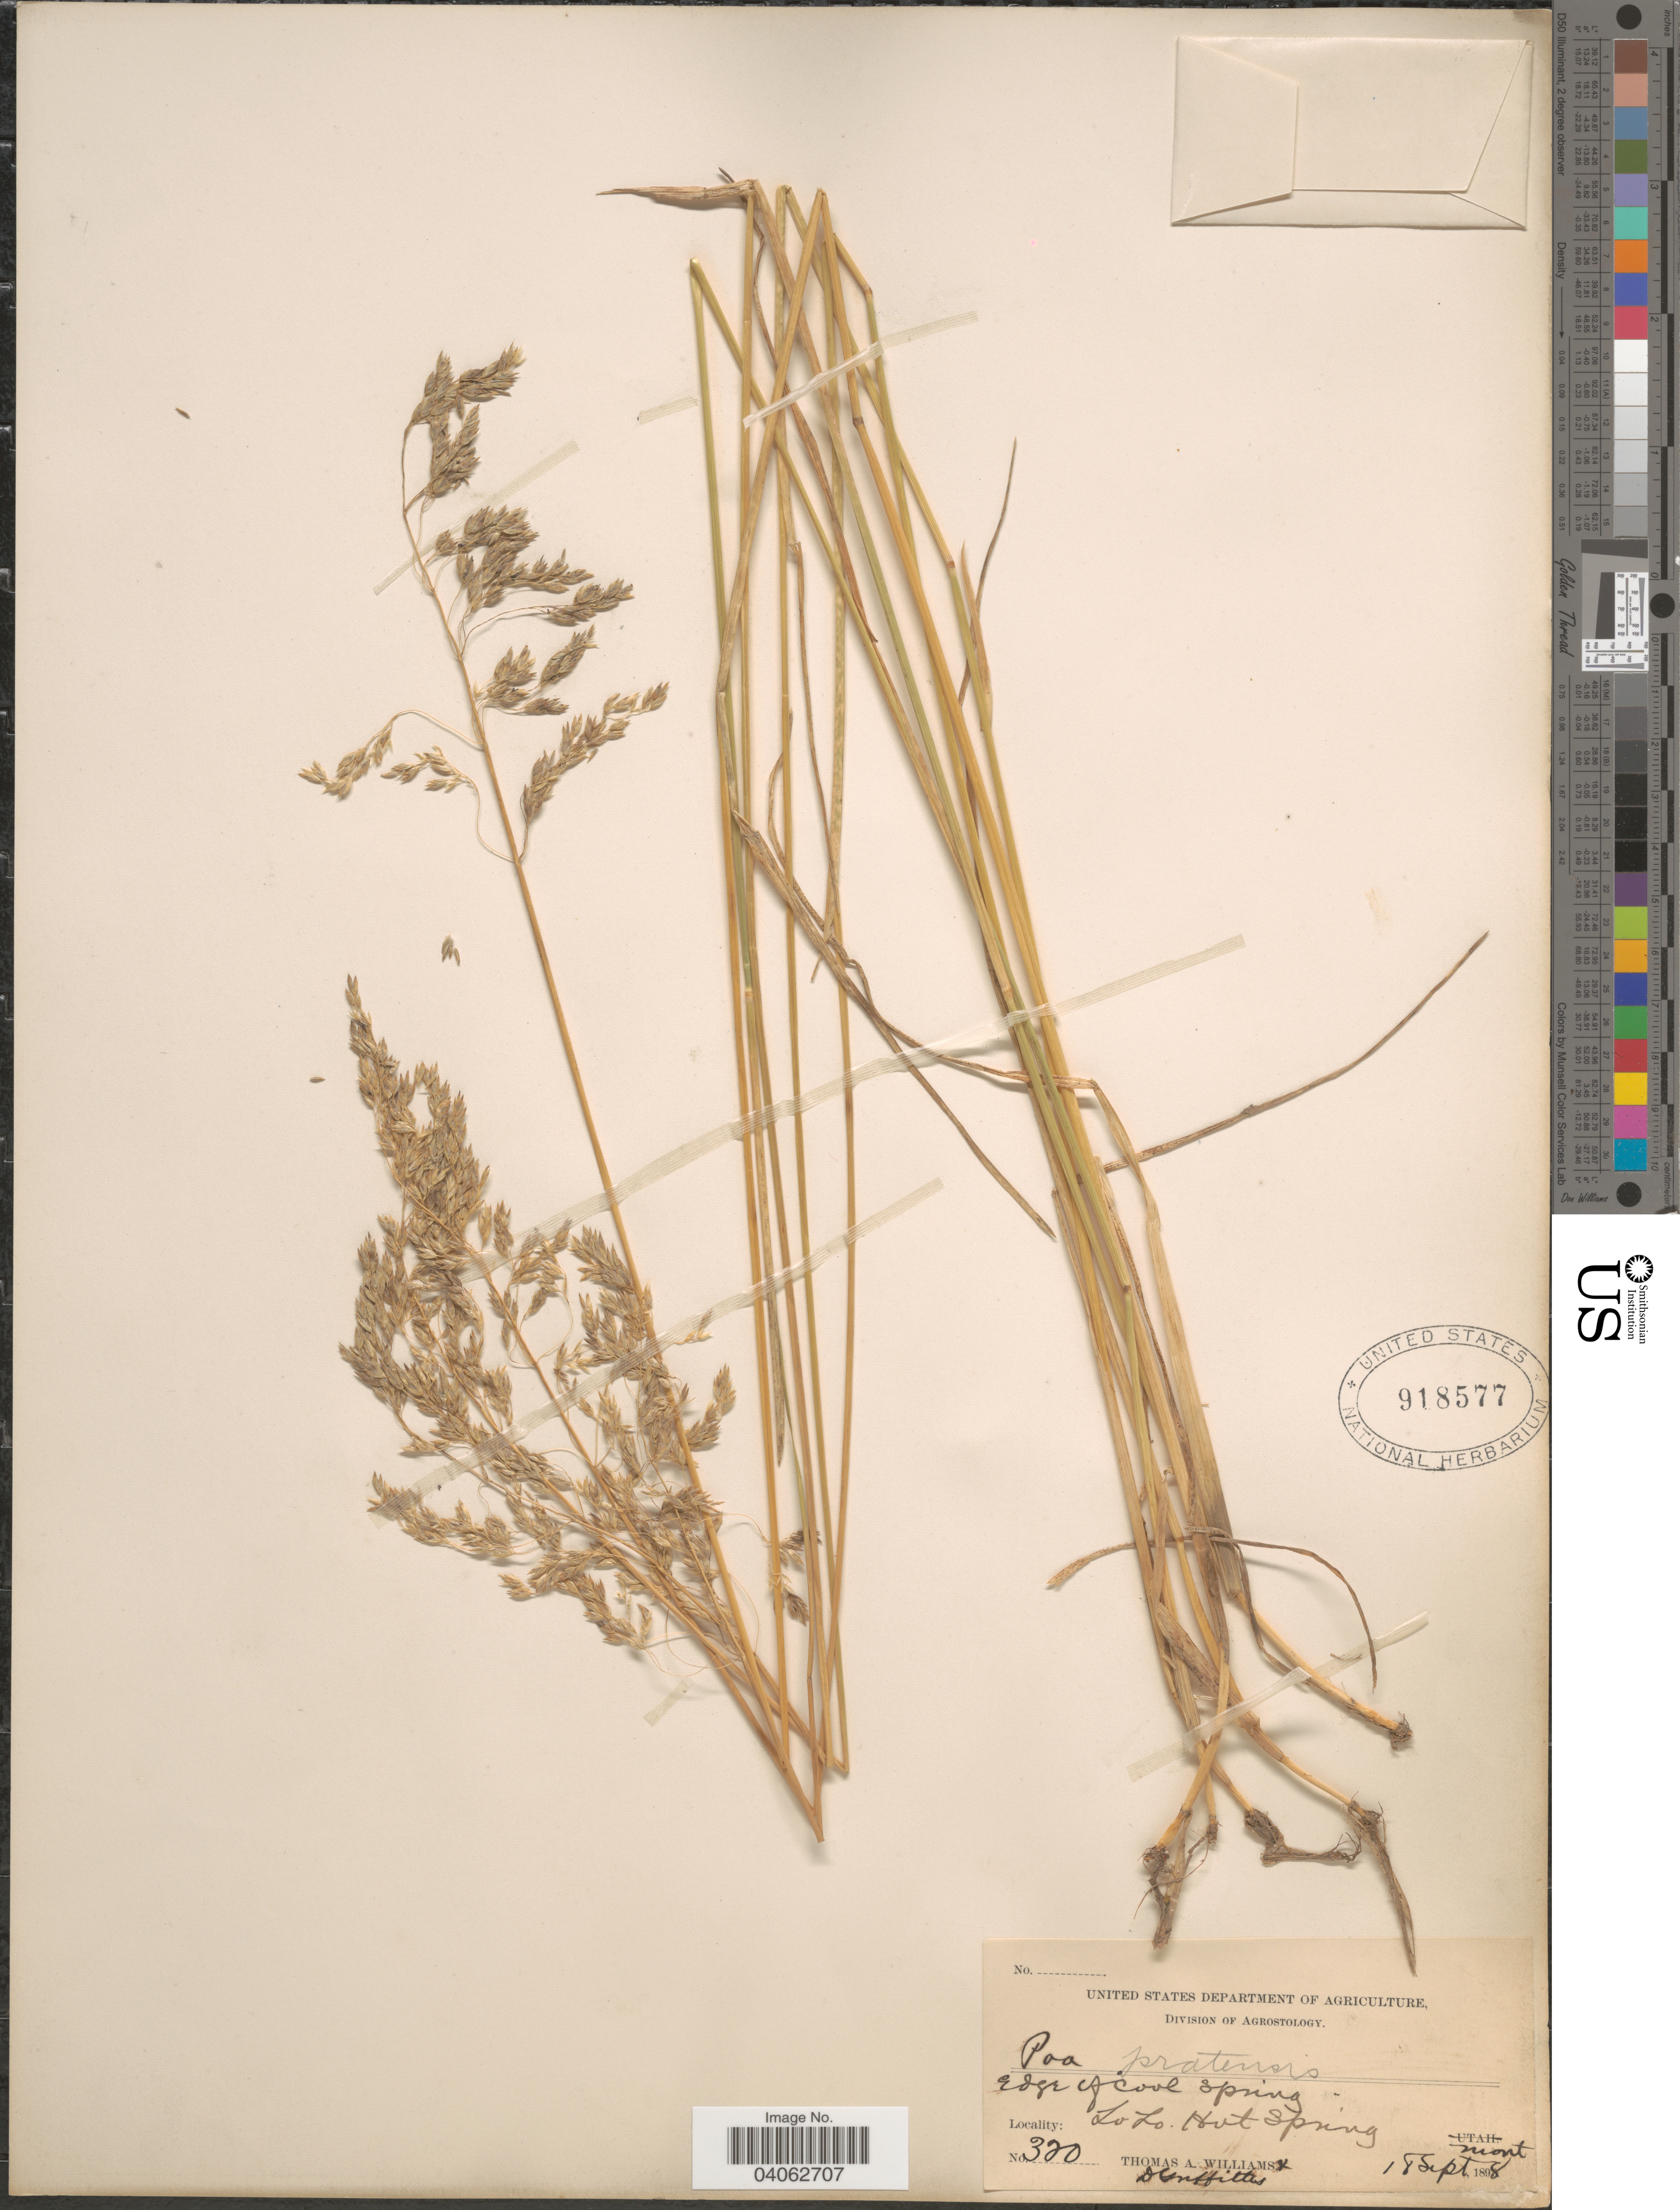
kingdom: Plantae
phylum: Tracheophyta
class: Liliopsida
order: Poales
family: Poaceae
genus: Poa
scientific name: Poa pratensis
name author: L.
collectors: T. A. Williams & D. Griffiths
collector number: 320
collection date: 1898-09-18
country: United States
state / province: Montana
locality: Edge of Cove Spring. Lolo. Hot Spring.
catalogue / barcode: US 918577